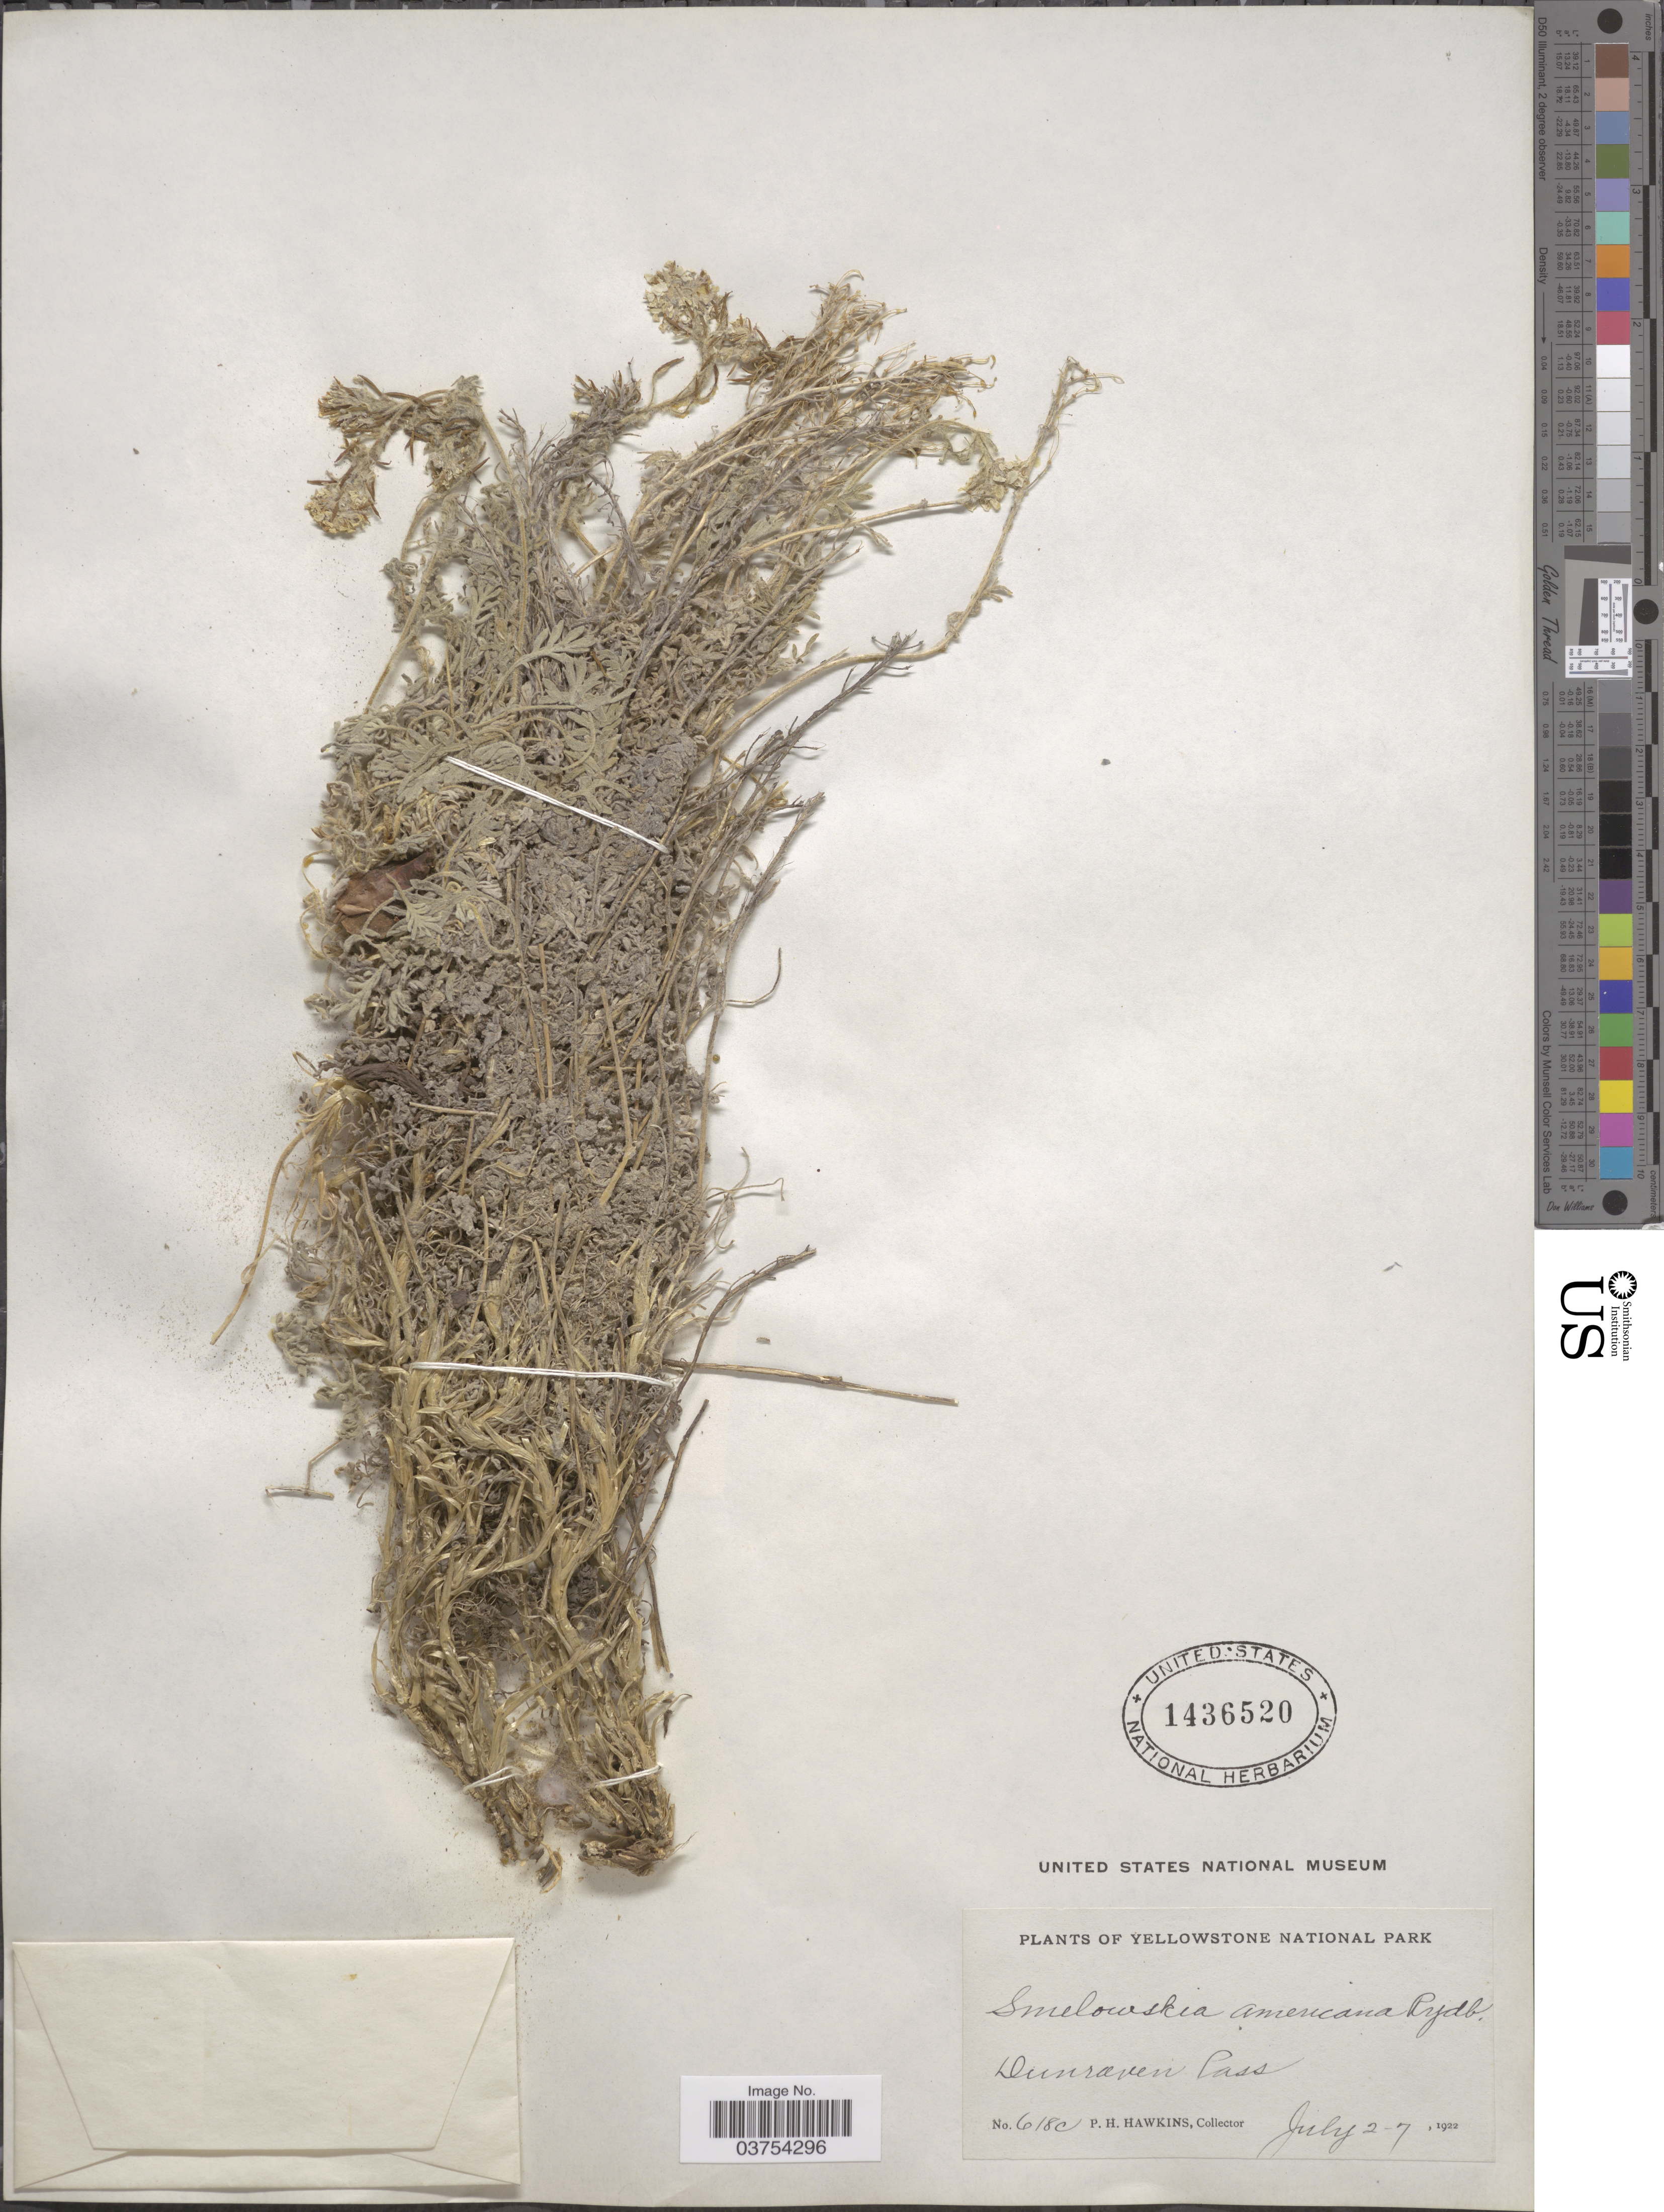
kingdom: Plantae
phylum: Tracheophyta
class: Magnoliopsida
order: Brassicales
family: Brassicaceae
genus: Smelowskia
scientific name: Smelowskia calycina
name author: (Stephan) C.A. Mey.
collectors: P. Hawkins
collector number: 618c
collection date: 1922-07-02/1922-07-07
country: United States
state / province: Wyoming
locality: Yellowstone National Park. Dunraven Pass.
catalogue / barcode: US 1436520